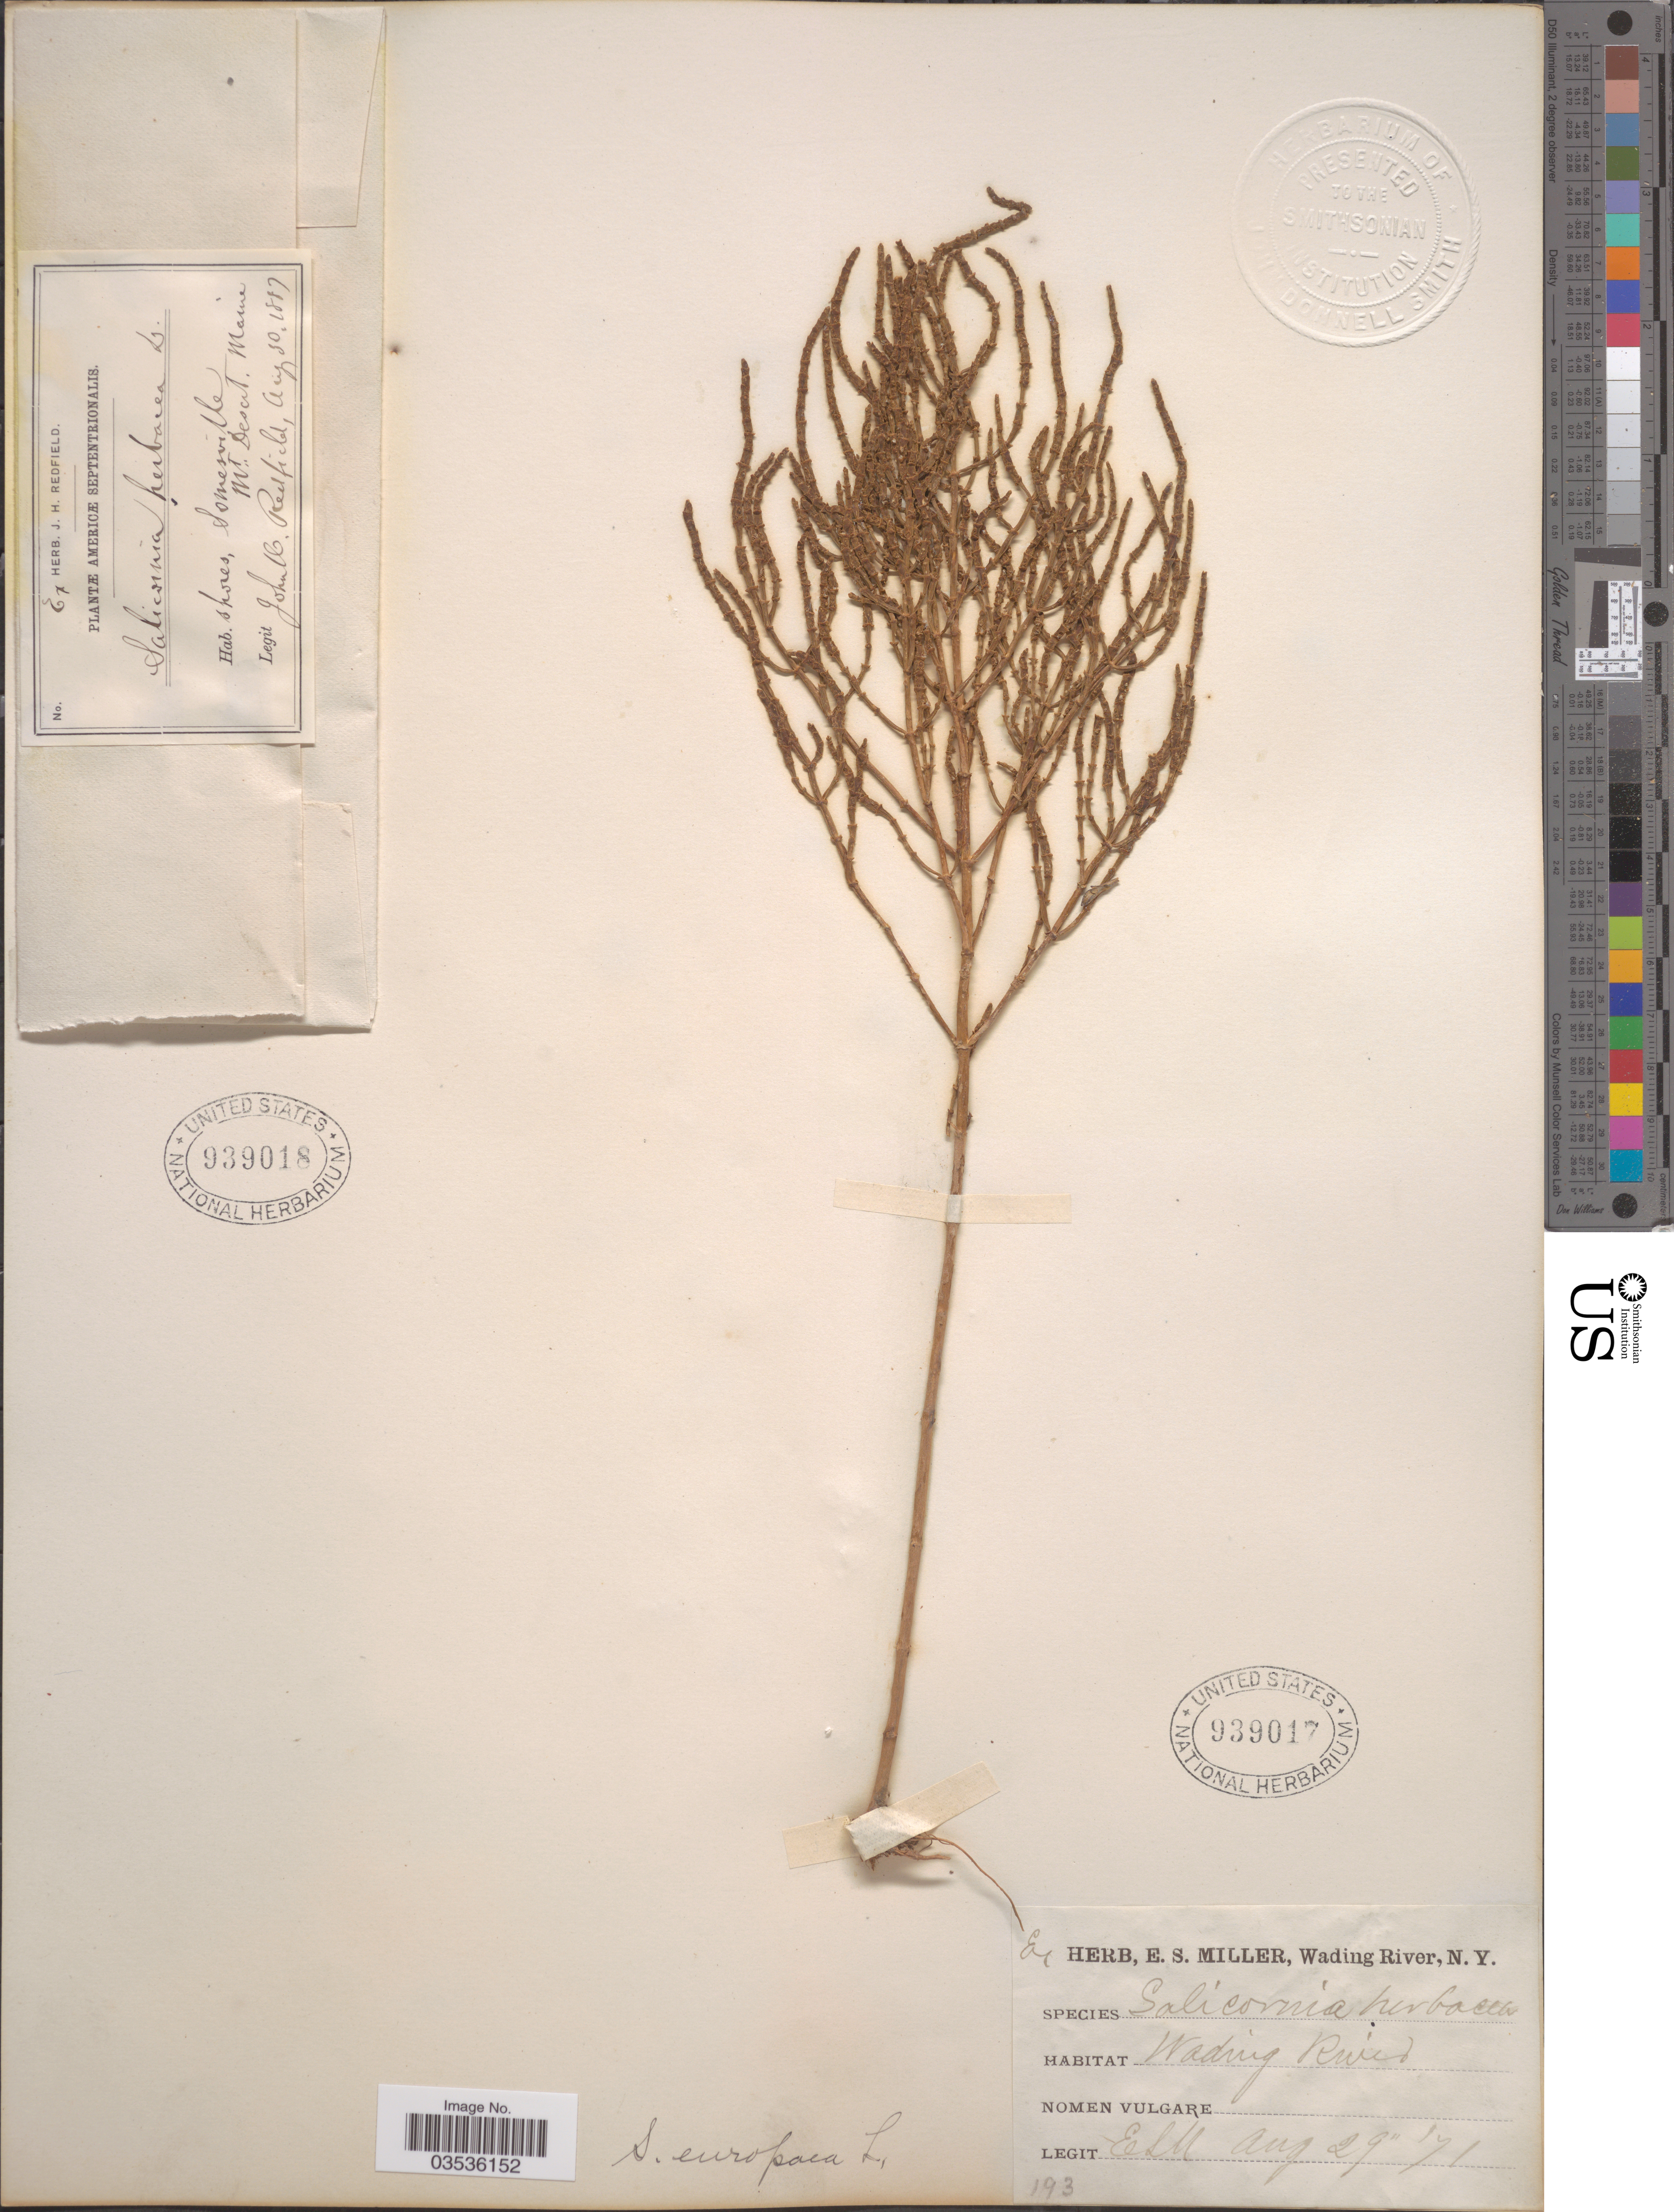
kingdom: Plantae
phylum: Tracheophyta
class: Magnoliopsida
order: Caryophyllales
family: Amaranthaceae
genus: Salicornia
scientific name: Salicornia europaea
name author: L.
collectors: J. Redfield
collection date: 1887-08-30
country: United States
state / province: Maine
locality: Somesville, Mt. Desert.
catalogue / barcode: US 939018-2